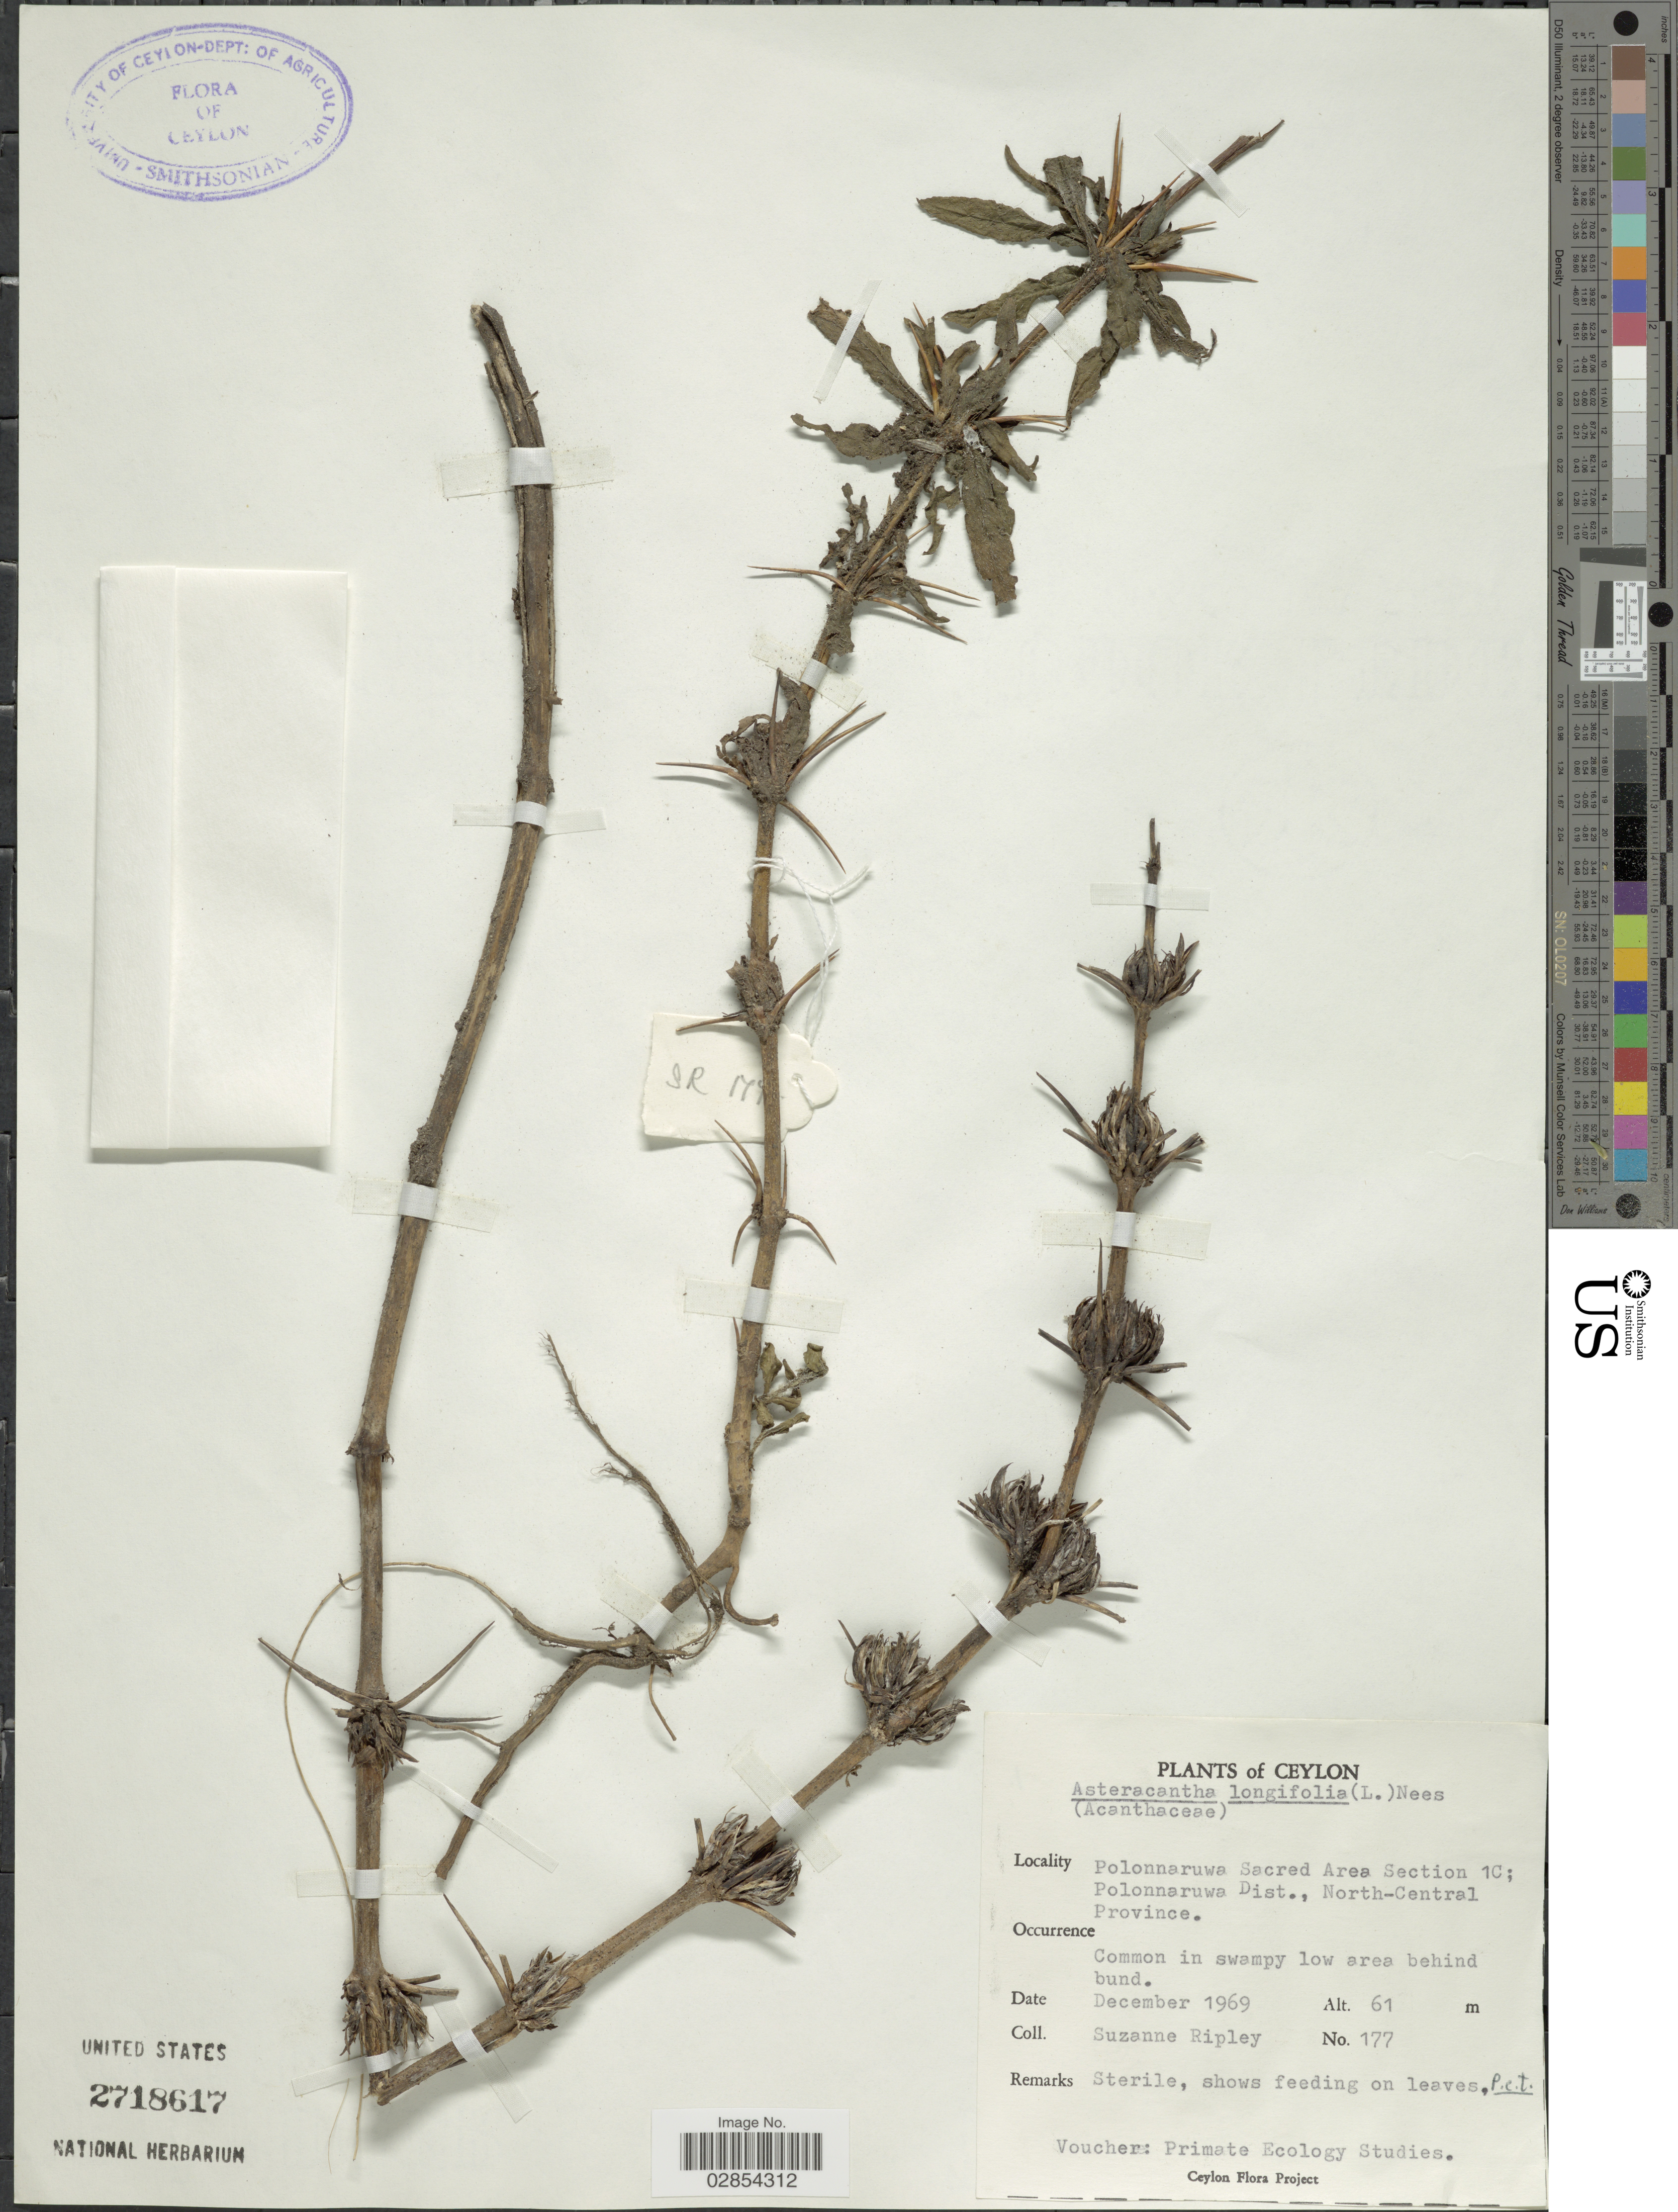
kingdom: Plantae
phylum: Tracheophyta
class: Magnoliopsida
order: Lamiales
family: Acanthaceae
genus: Asteracantha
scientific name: Asteracantha auriculata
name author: Nees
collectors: S. Ripley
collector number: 177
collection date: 1969-12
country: Sri Lanka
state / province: North Central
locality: Ceylon. Polonnaruwa Sacred Area Section 1C; Polonnaruwa Dist.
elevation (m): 61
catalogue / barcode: US 2718617